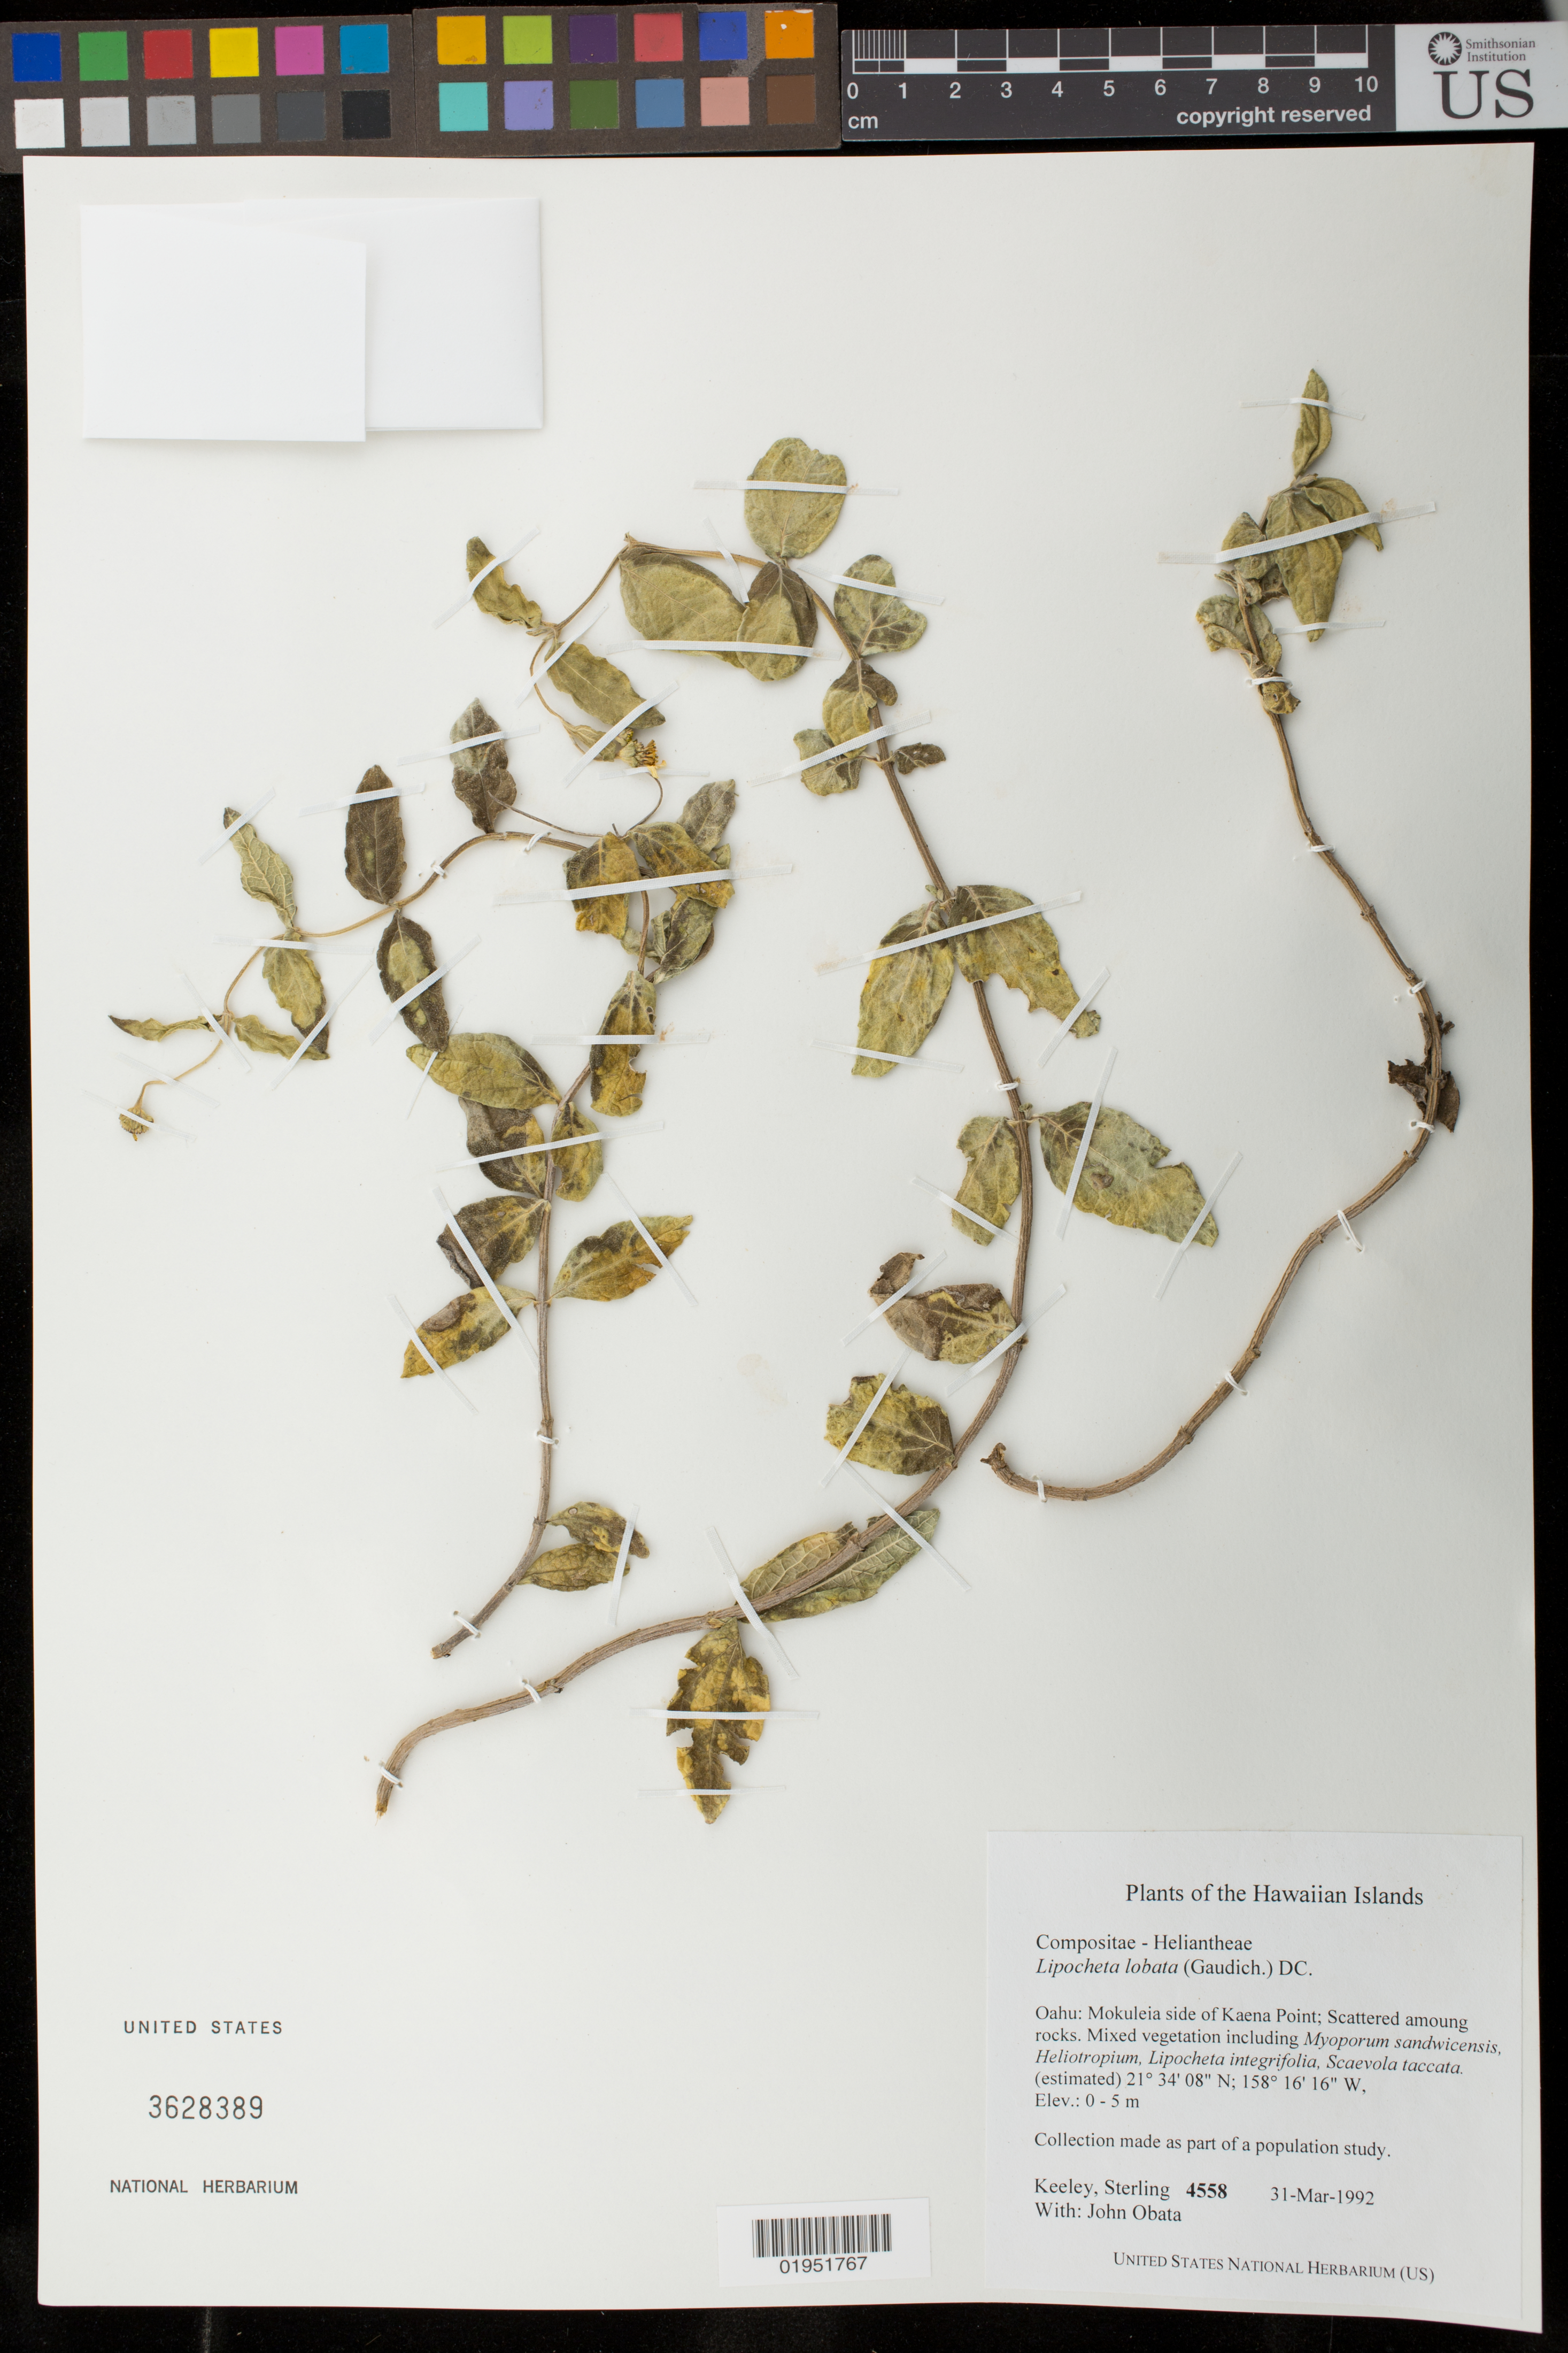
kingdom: Plantae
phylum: Tracheophyta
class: Magnoliopsida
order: Asterales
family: Asteraceae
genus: Lipochaeta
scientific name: Lipochaeta lobata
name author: (Gaudich.) DC.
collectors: S. Keeley & J. Obata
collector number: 4558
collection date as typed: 31 Mar 1992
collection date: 1992-03-31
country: United States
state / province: Hawaii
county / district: Honolulu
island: Oahu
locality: Mokuleia side of Kaena Point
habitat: Scattered amoung rocks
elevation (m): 0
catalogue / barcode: US 3628389